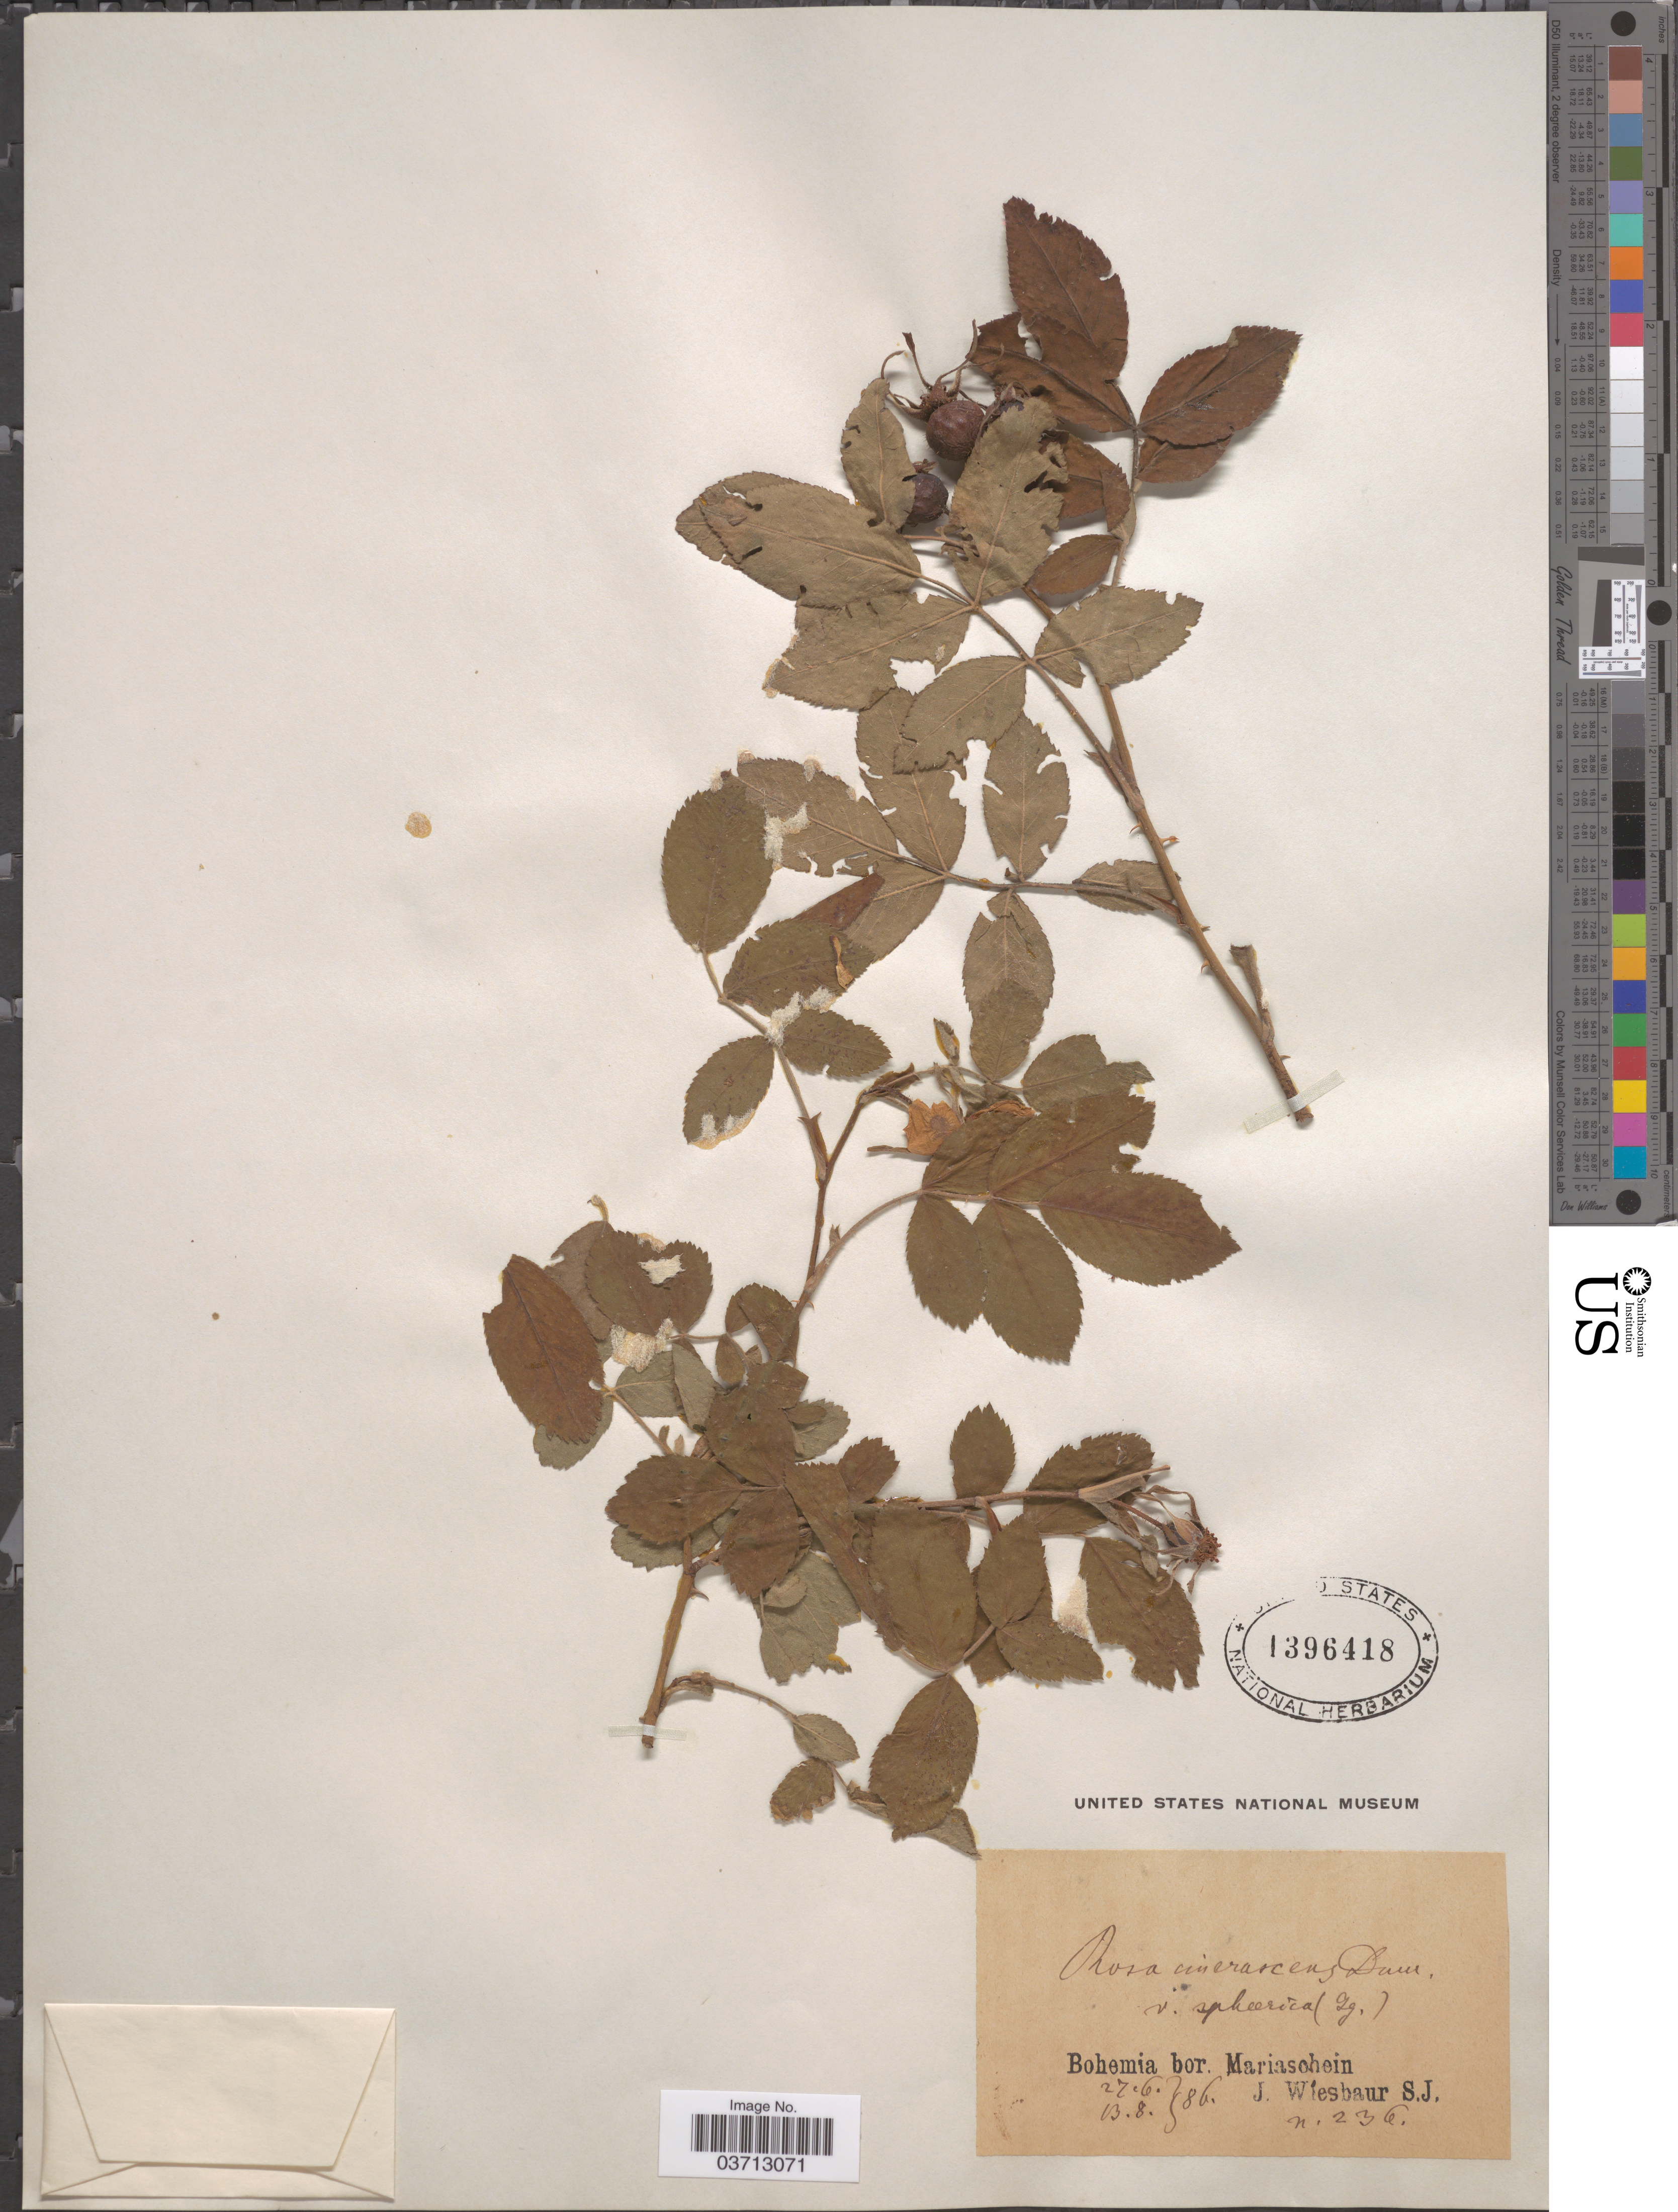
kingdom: Plantae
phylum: Tracheophyta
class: Magnoliopsida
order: Rosales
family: Rosaceae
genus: Rosa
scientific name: Rosa cinerascens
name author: Cariot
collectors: J. Wiesbaur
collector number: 236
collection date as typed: Transcribed d/m/y: 27/6/86 to 13/8/86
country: Czechia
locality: Bohemia bor. Mariaschein.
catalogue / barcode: US 1396418